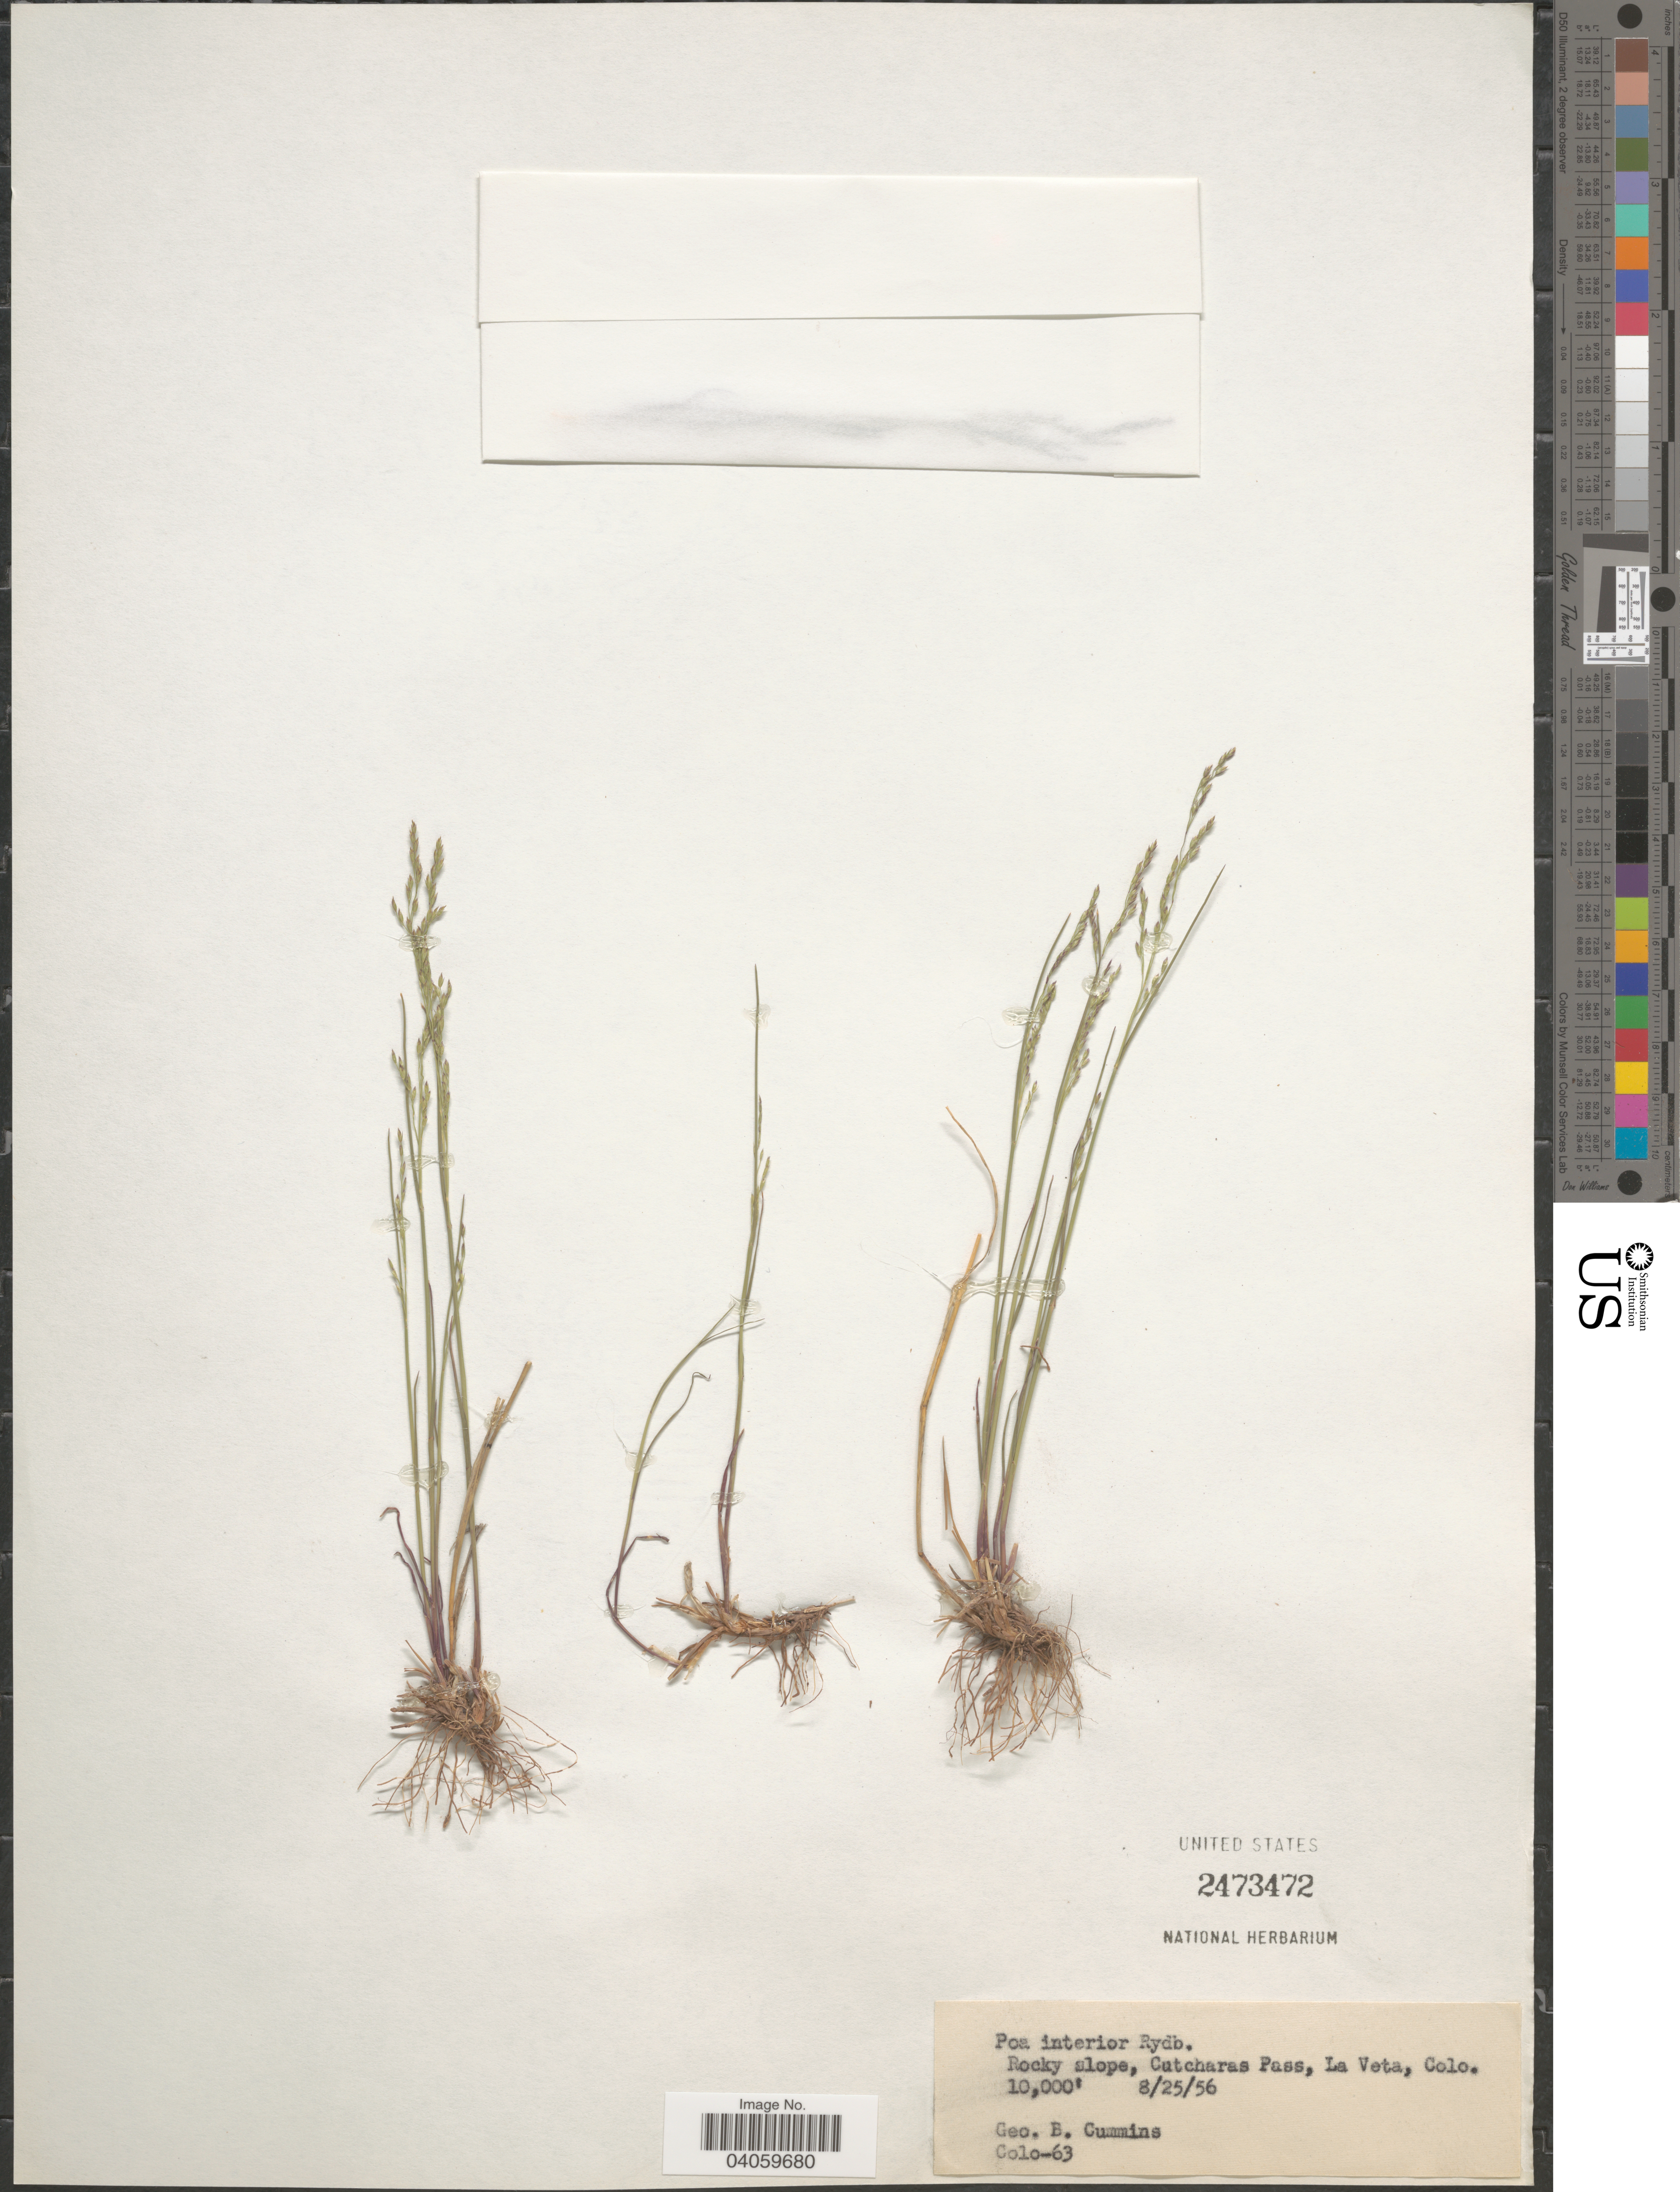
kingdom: Plantae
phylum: Tracheophyta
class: Liliopsida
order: Poales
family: Poaceae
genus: Poa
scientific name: Poa interior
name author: Rydb.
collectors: G. Cummins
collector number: Colo-63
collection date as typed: Transcribed d/m/y: 25/8/56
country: United States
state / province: Colorado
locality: Rocky slope, Cutcharas Pass, La Veta.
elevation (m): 3048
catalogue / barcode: US 2473472